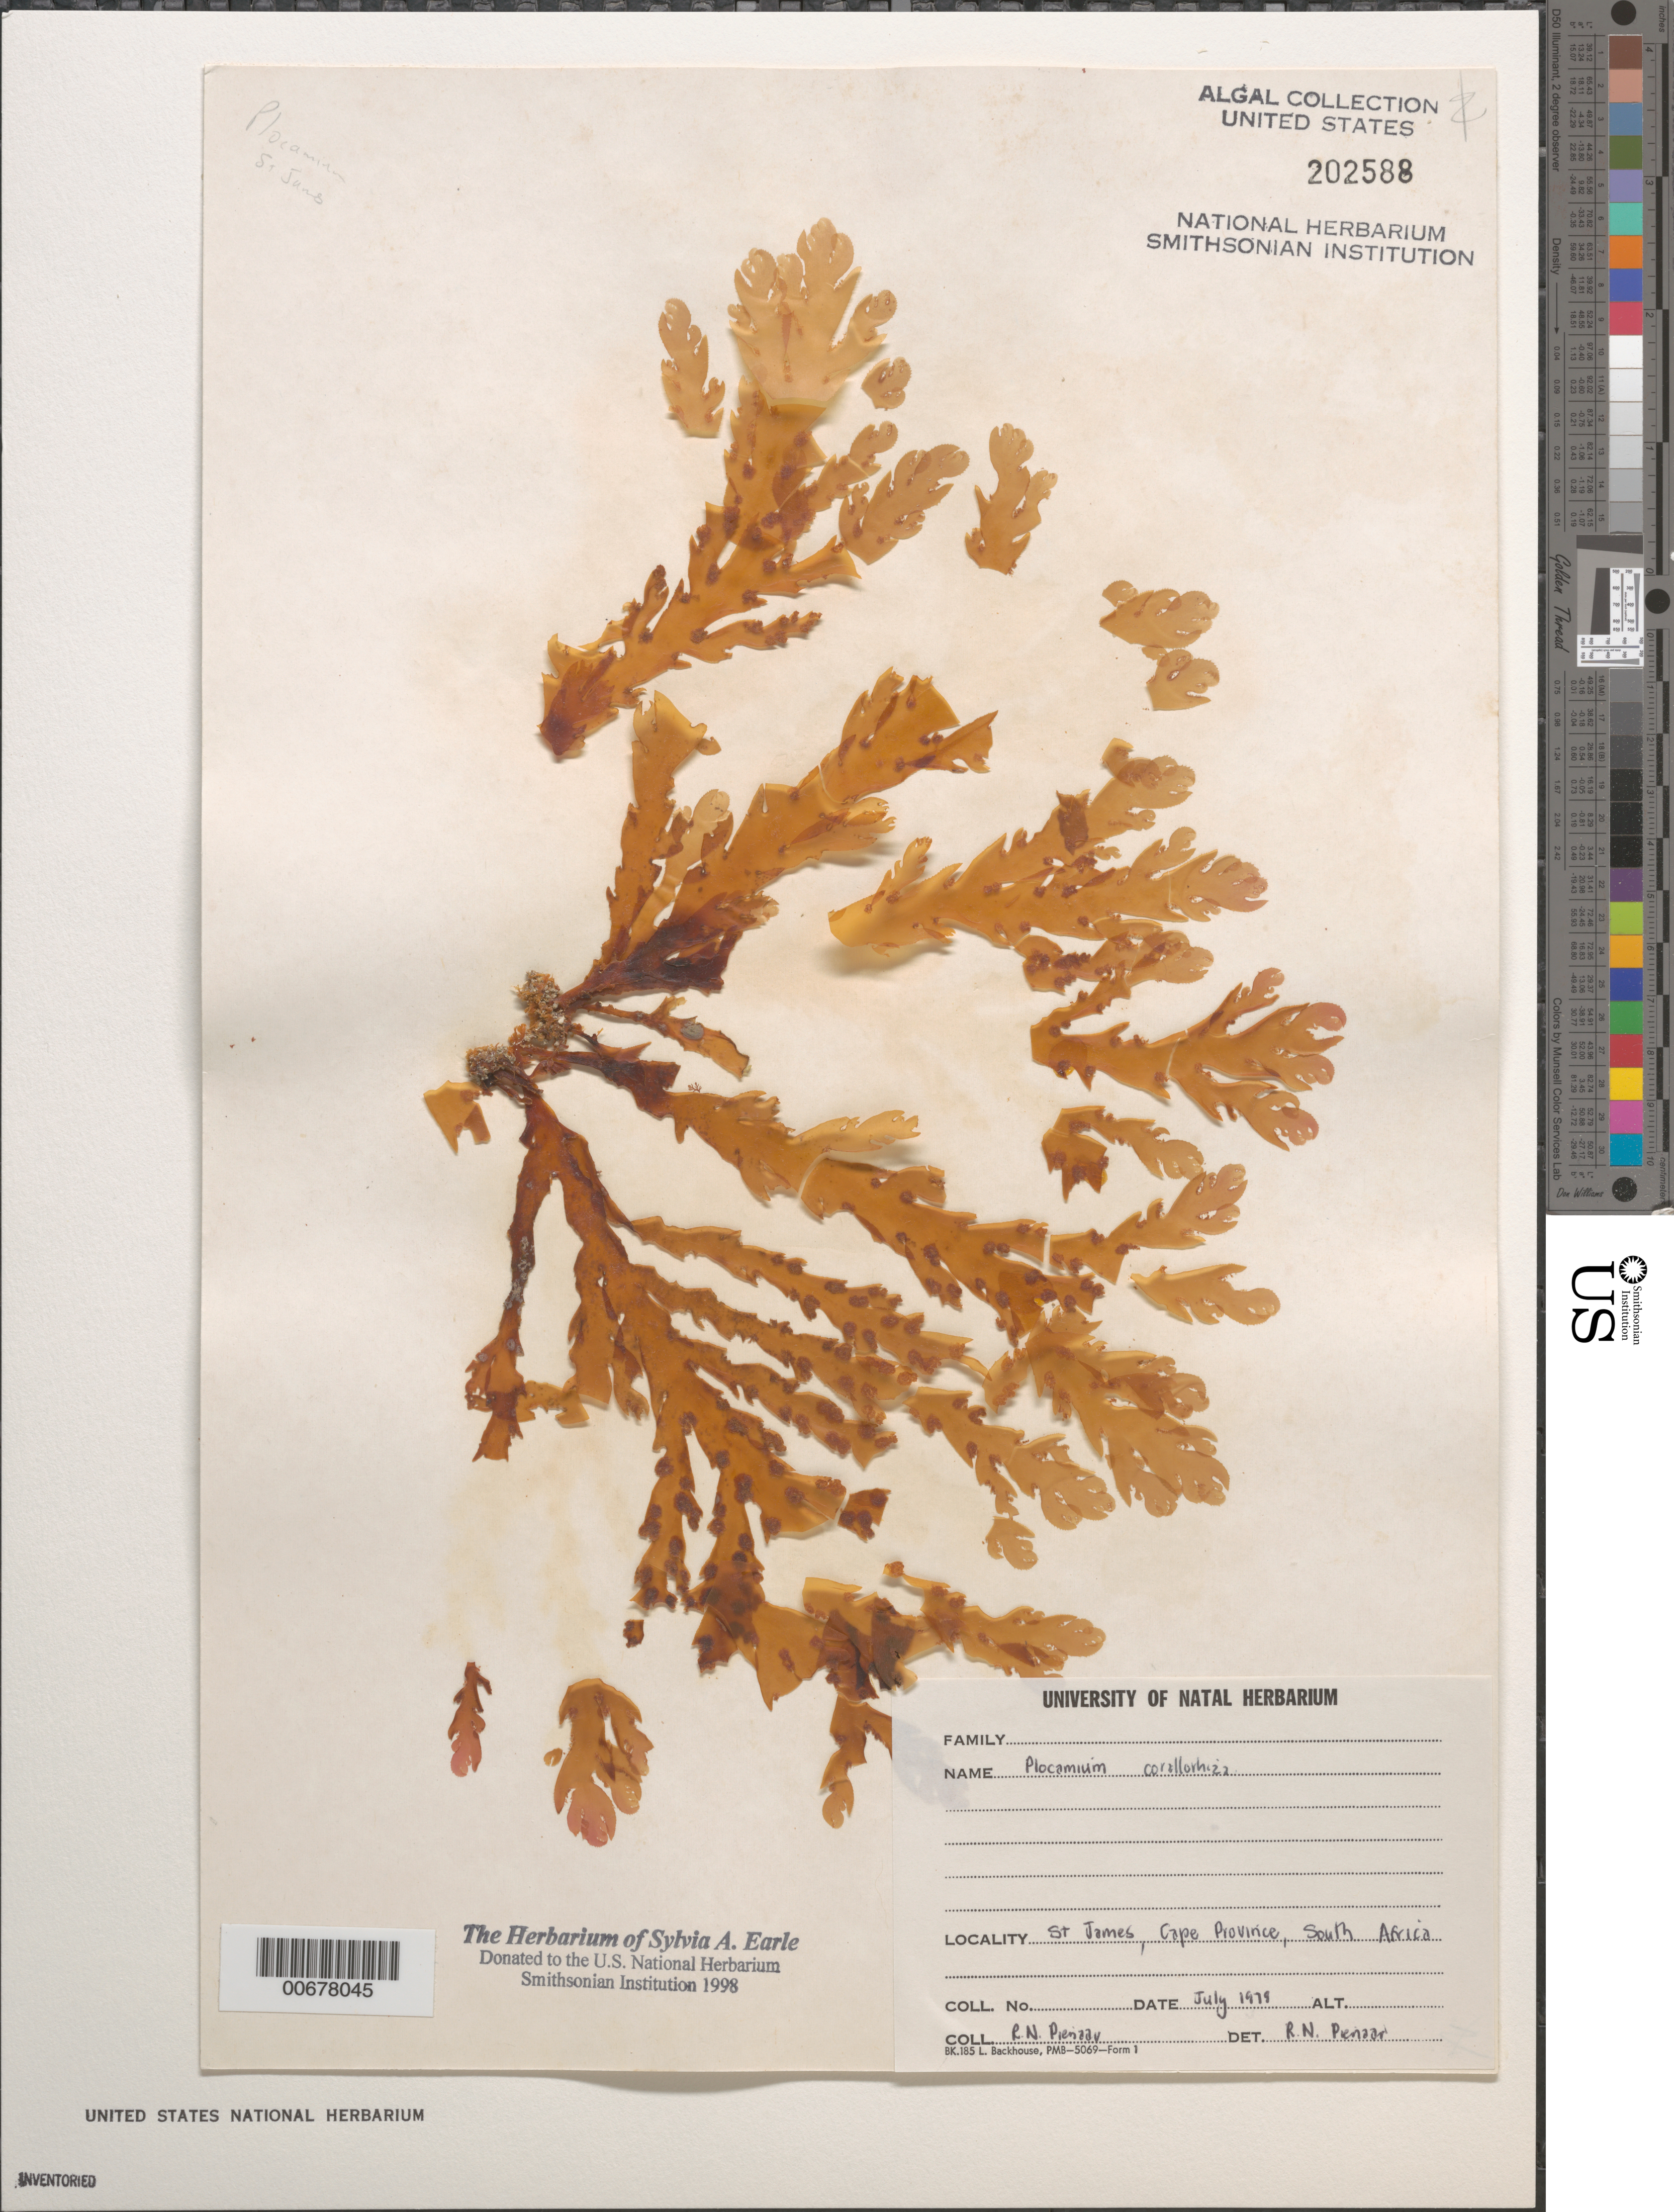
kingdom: Plantae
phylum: Rhodophyta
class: Florideophyceae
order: Plocamiales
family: Plocamiaceae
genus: Plocamium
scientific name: Plocamium corallorhiza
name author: (Turner) Hook. f. & Harv.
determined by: Pienaar, R. N.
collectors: R. Pienaar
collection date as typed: Jul 1979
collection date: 1979-07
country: South Africa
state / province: Western Cape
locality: St. James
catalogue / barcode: US 202588